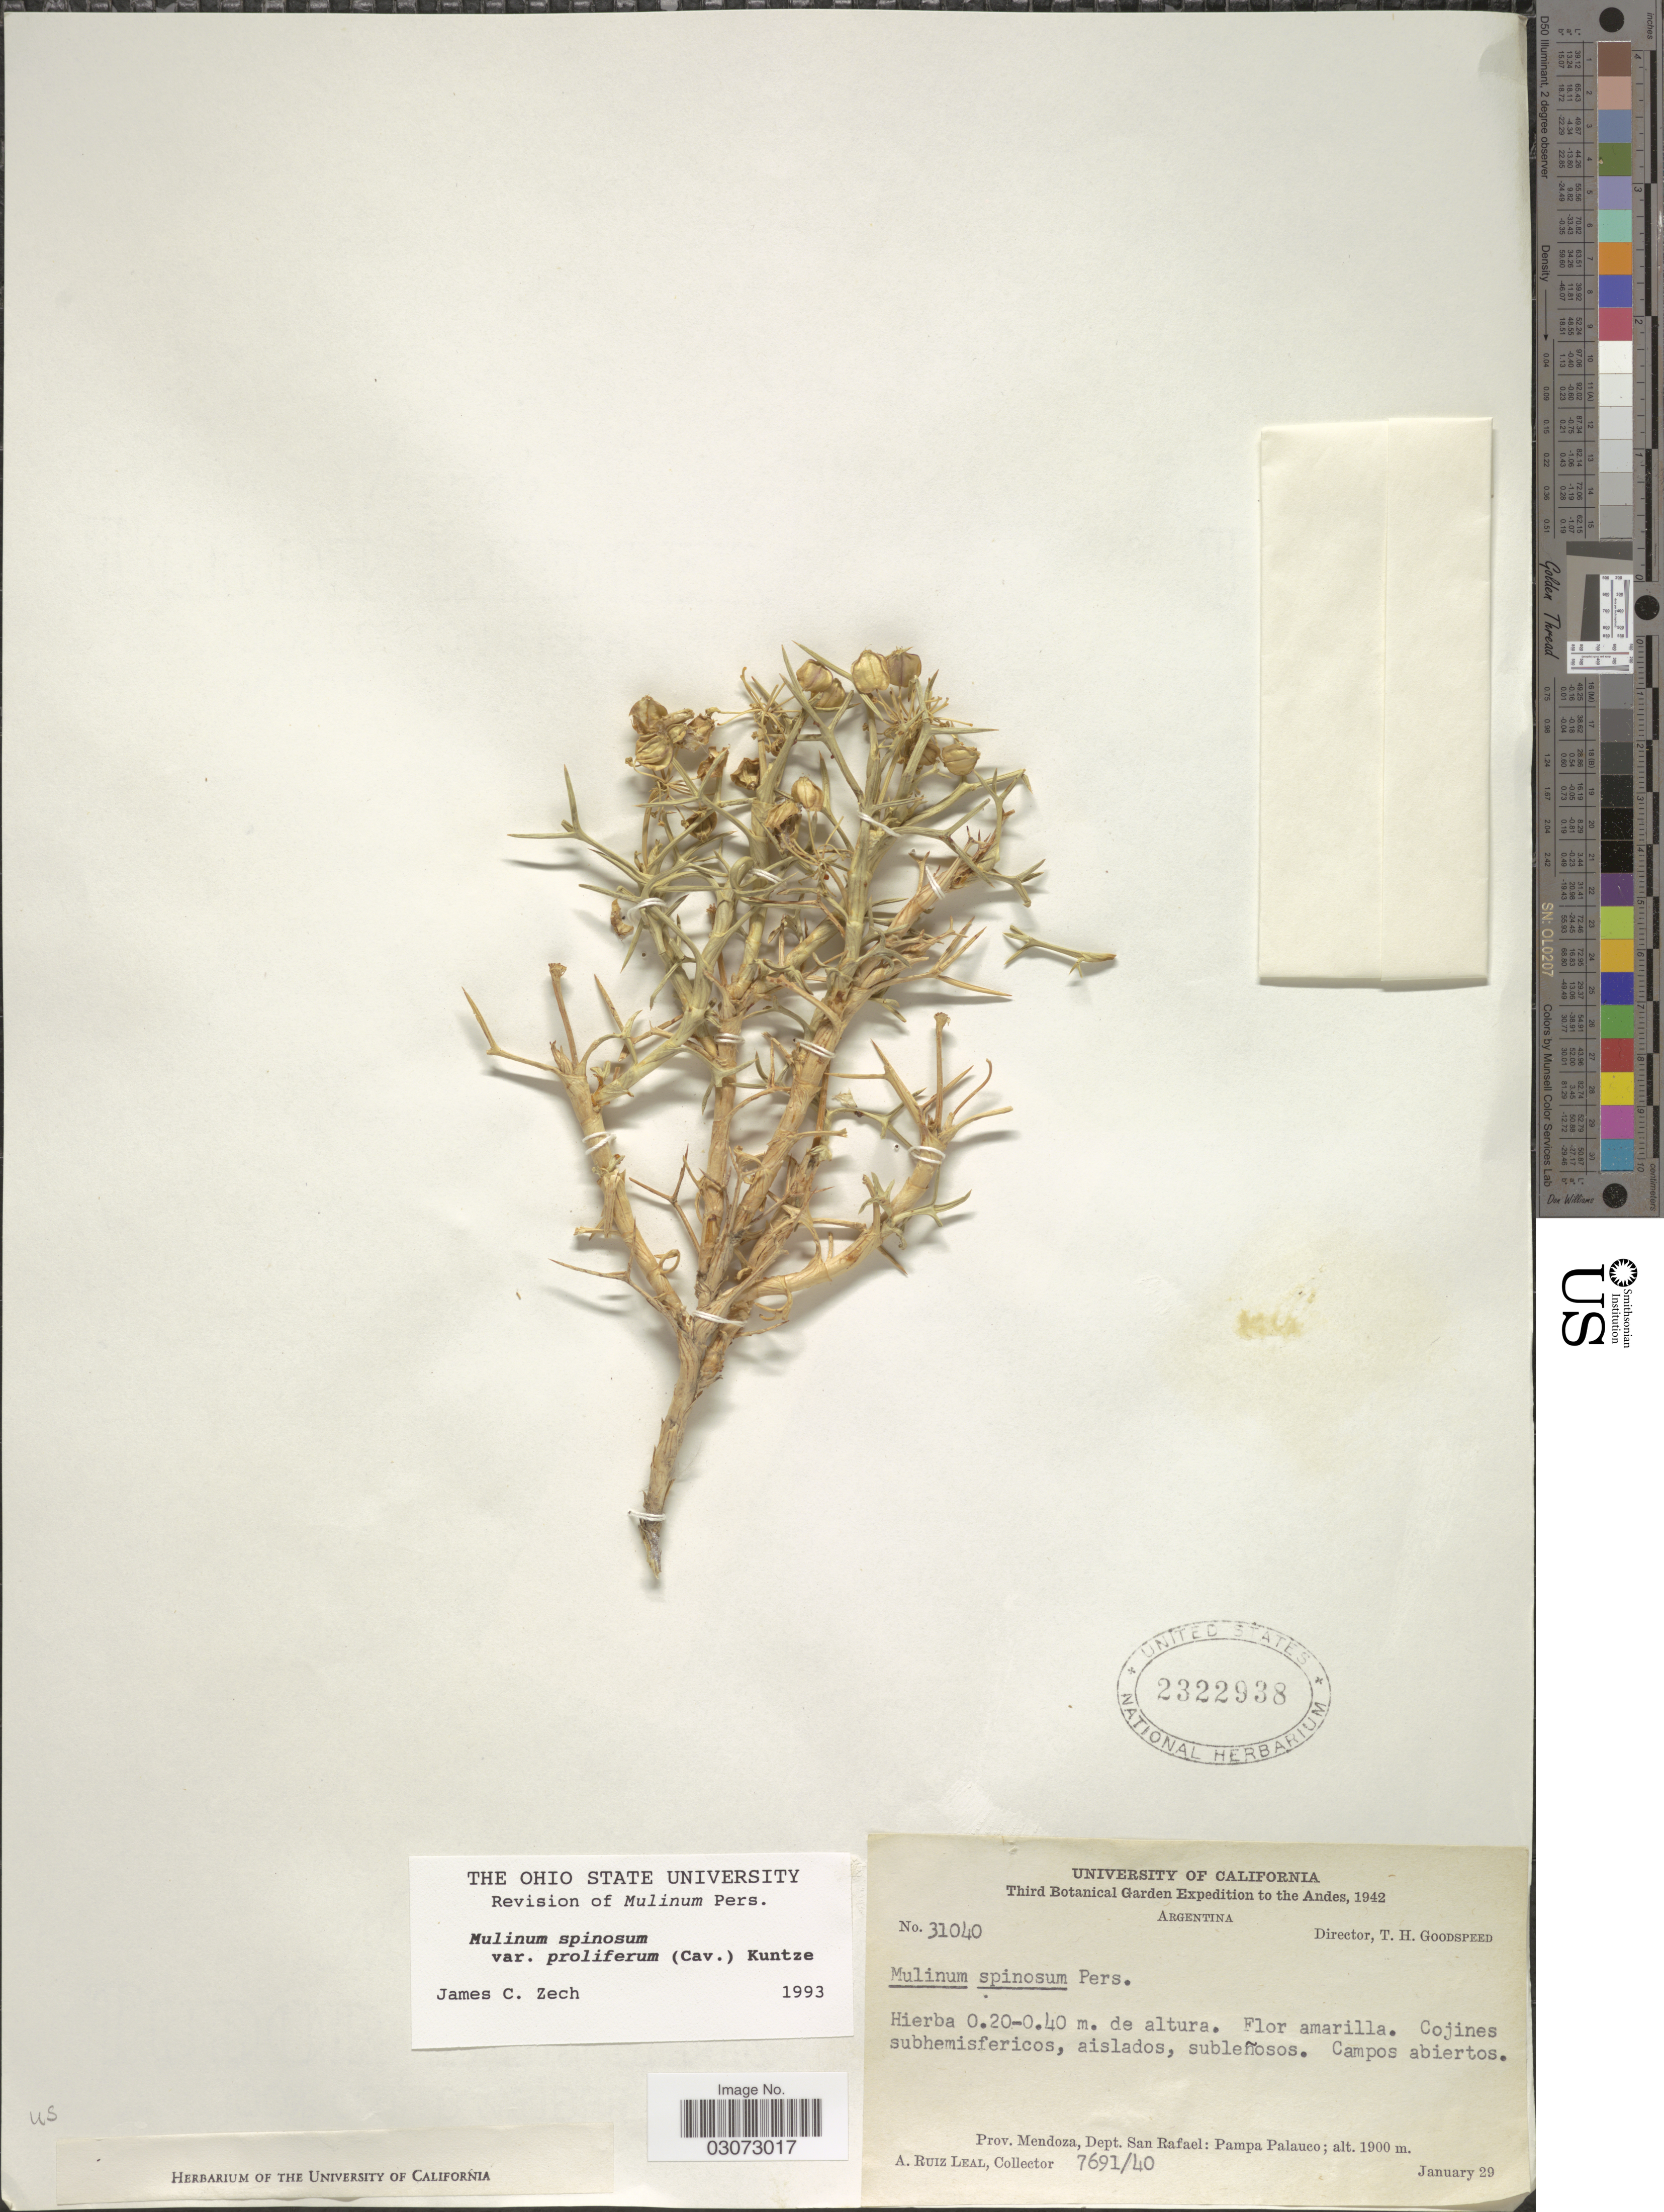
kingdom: Plantae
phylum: Tracheophyta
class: Magnoliopsida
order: Apiales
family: Apiaceae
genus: Mulinum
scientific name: Mulinum spinosum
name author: Pers.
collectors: A. R. Leal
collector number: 7691/40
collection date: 1942-01-29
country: Argentina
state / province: Mendoza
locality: The Andes. Prov. Mendoza, Dept. San Rafael: Pampa Palauca.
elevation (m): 1900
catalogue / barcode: US 2322938